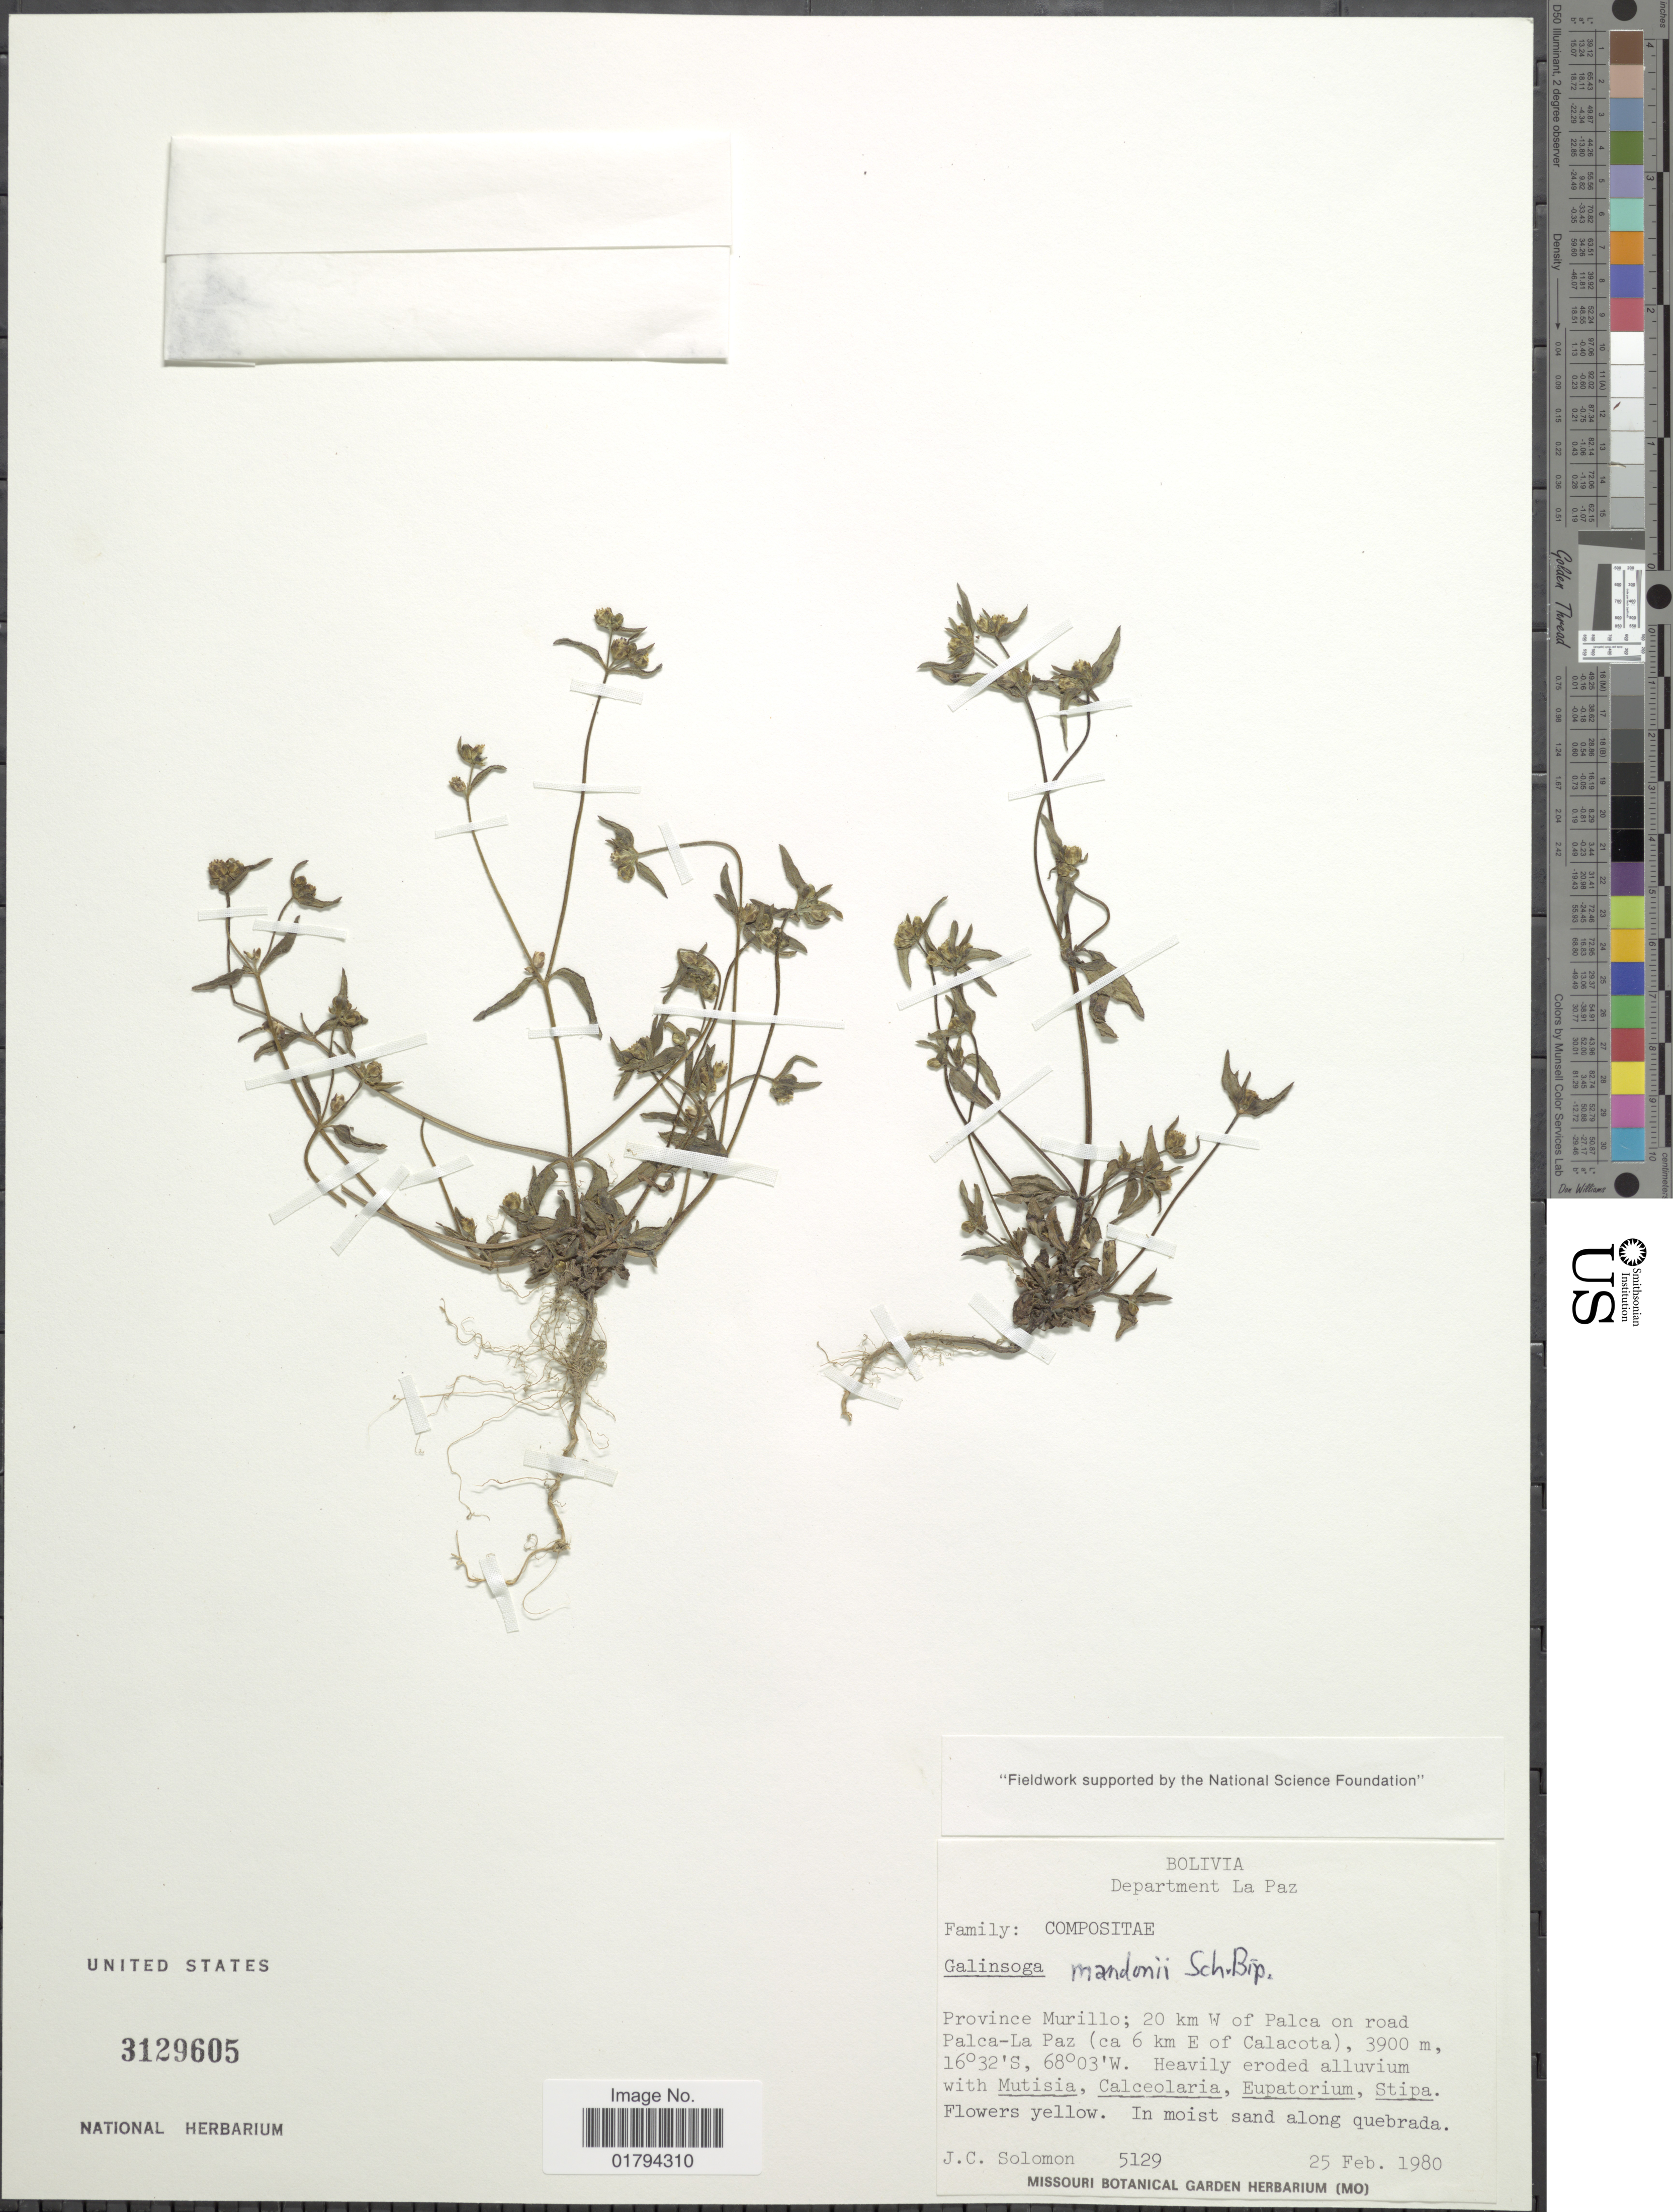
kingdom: Plantae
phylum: Tracheophyta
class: Magnoliopsida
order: Asterales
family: Asteraceae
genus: Galinsoga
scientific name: Galinsoga mandonii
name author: Sch. Bip.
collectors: J. C. Solomon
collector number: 5129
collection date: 1980-02-25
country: Bolivia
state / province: La Paz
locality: Province Murillo; 20 km W of Palca on road Palca-La Paz (ca 6 km E of Calacota).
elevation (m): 3900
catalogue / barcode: US 3129605